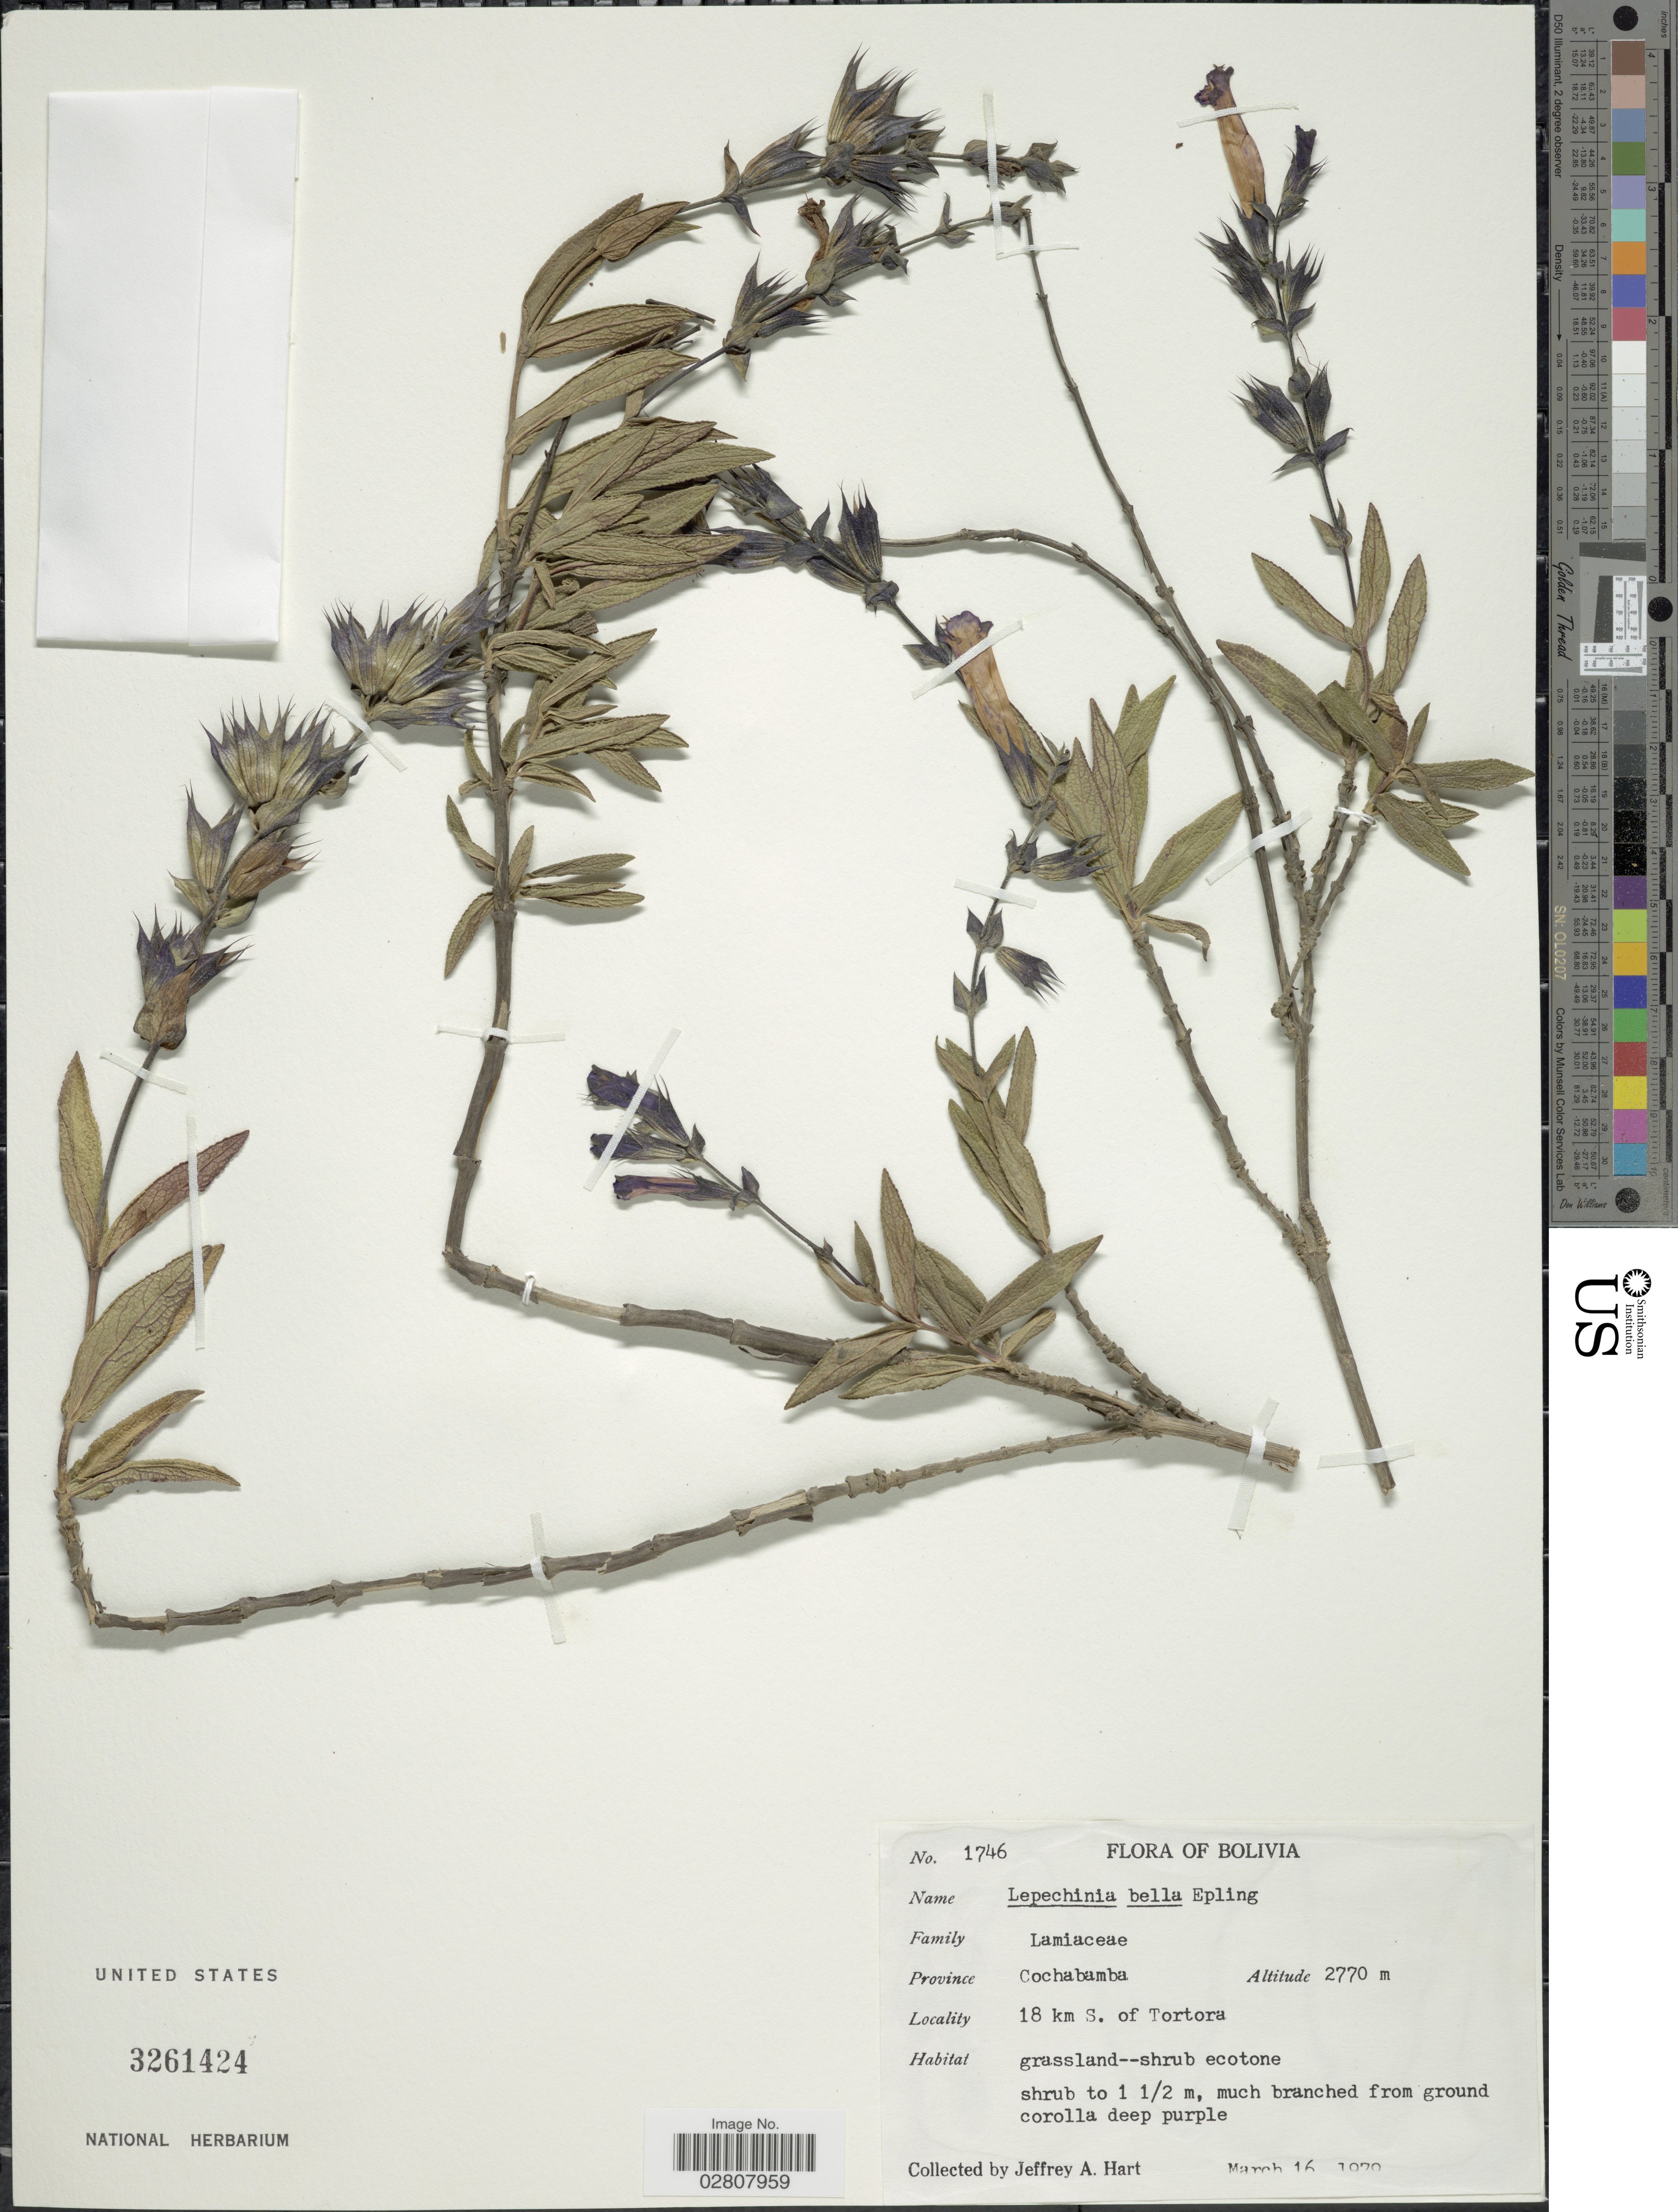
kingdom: Plantae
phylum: Tracheophyta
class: Magnoliopsida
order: Lamiales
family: Lamiaceae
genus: Lepechinia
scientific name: Lepechinia bella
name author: Epling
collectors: J. A. Hart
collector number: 1746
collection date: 1979-03-16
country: Bolivia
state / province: Cochabamba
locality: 18 km S. of Tortora.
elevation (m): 2770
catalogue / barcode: US 3261424